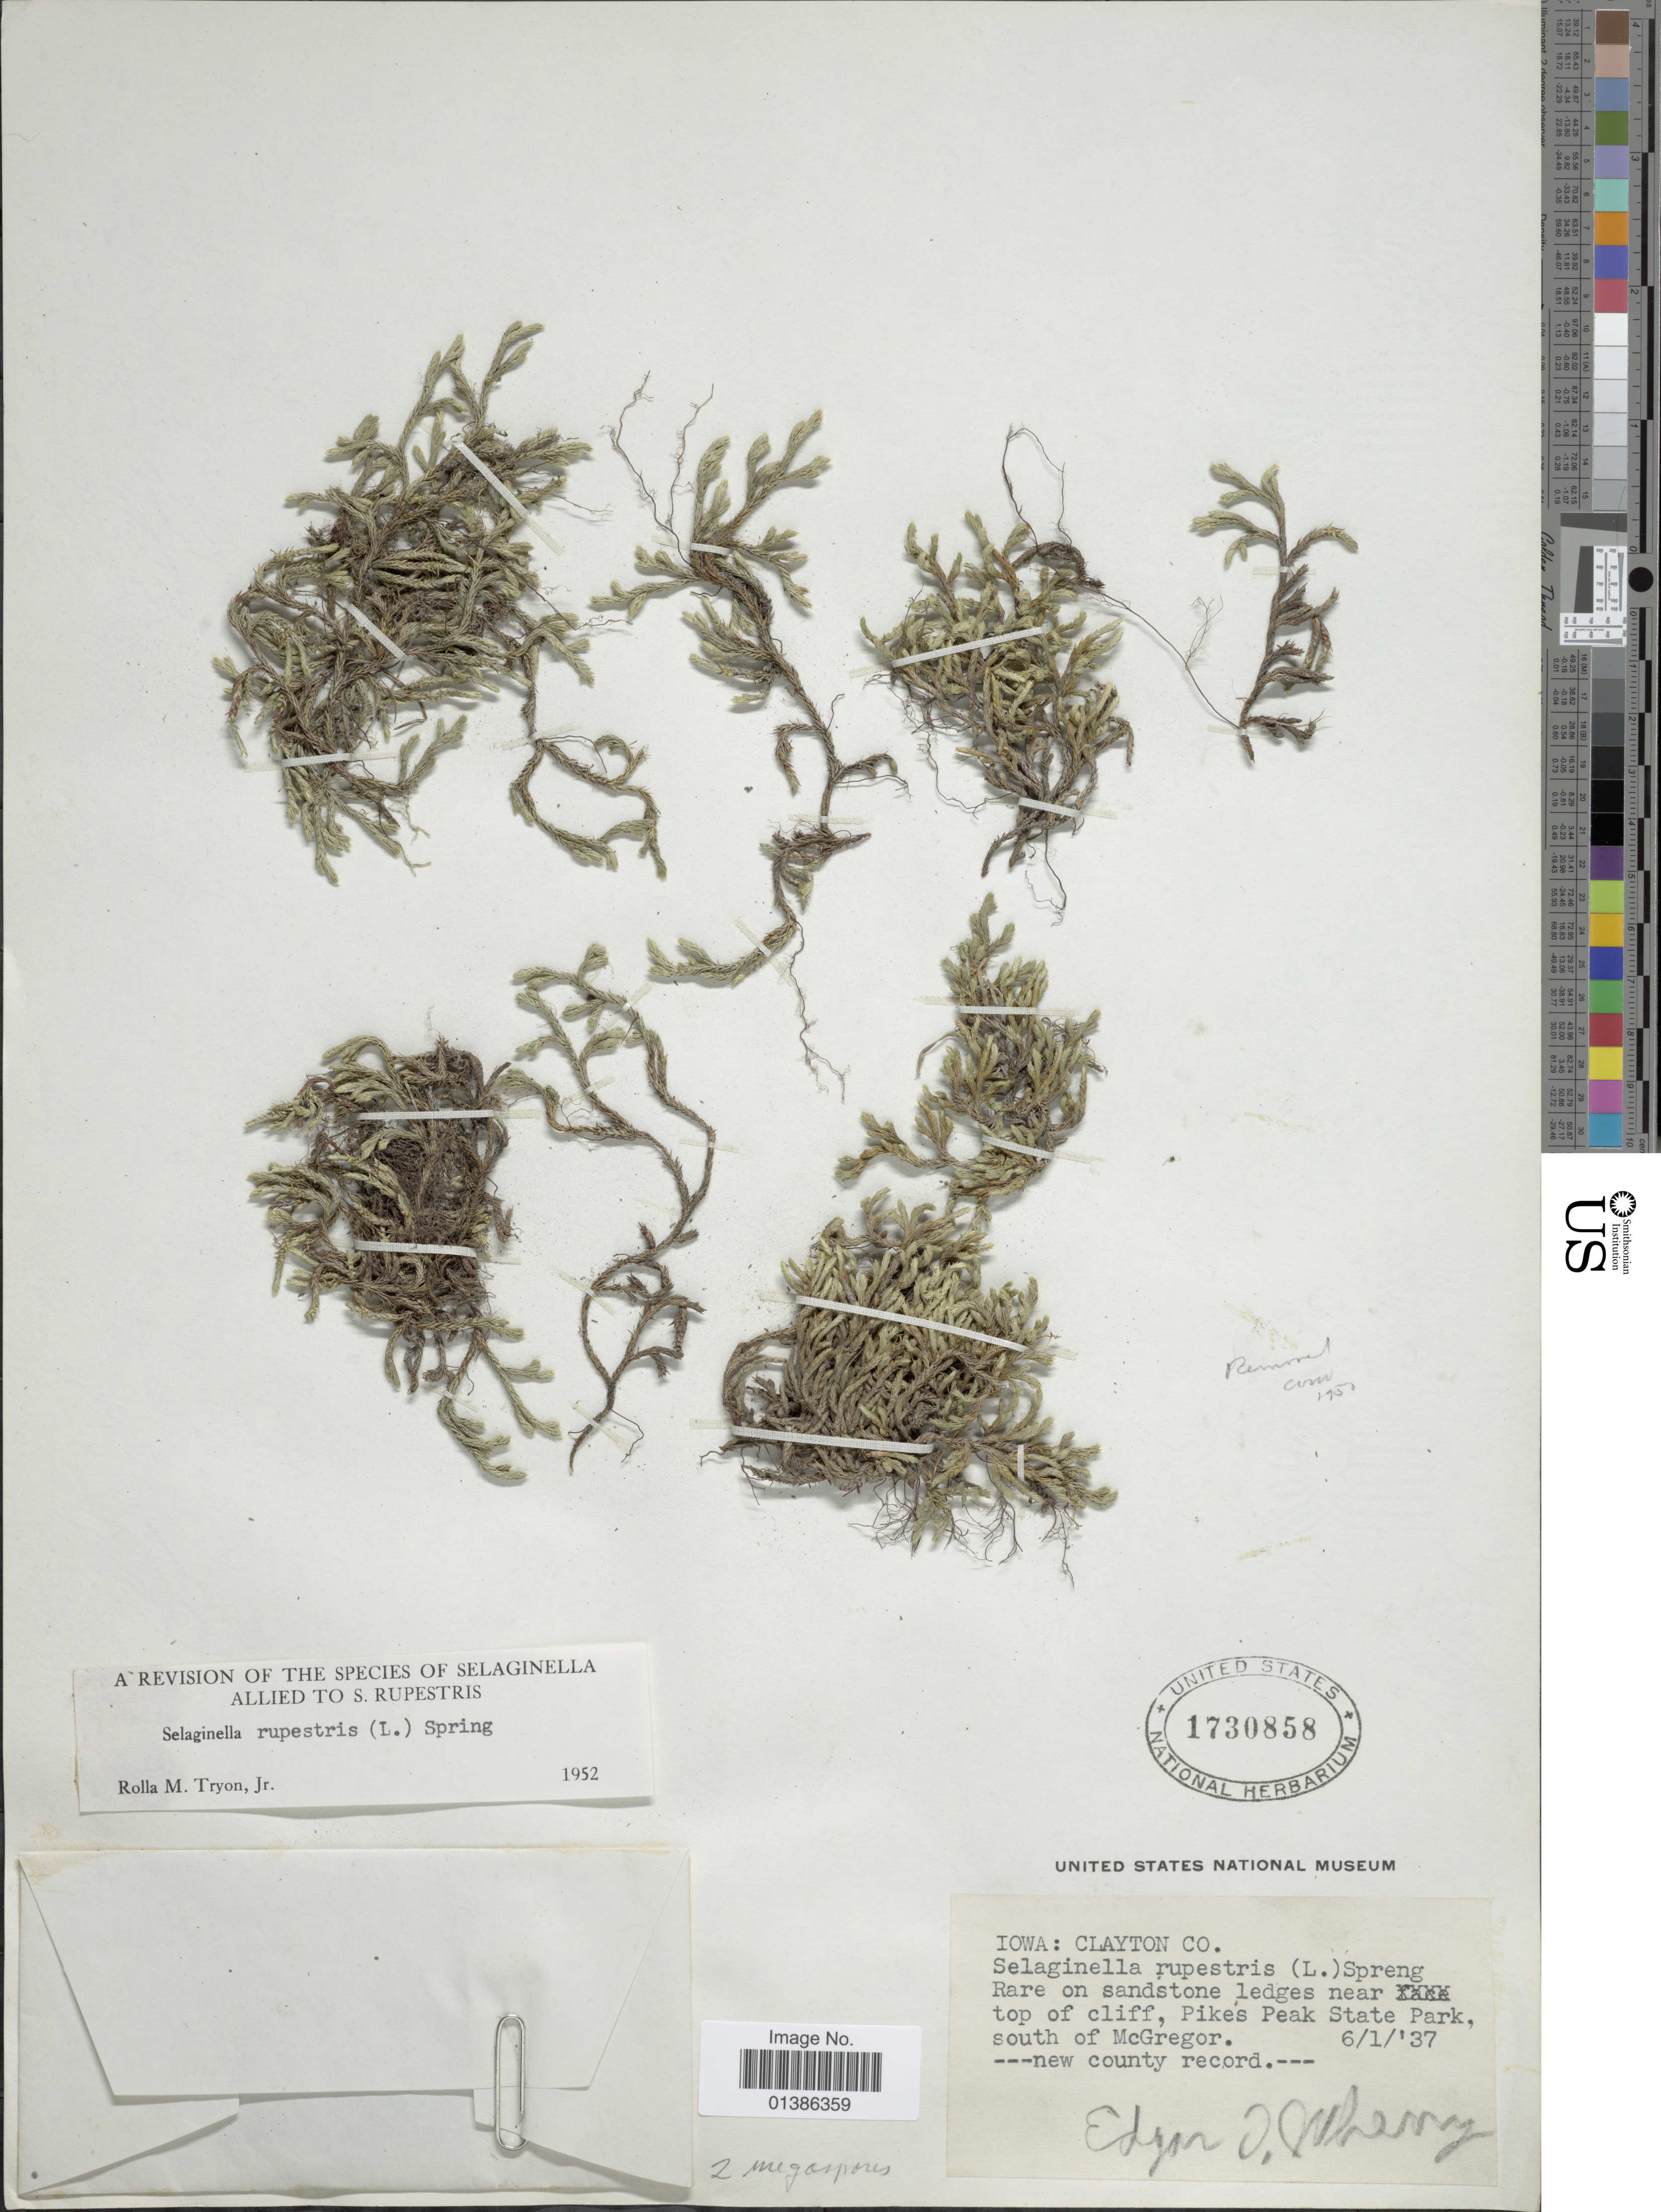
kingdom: Plantae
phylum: Tracheophyta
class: Lycopodiopsida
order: Selaginellales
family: Selaginellaceae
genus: Selaginella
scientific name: Selaginella rupestris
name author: (L.) Spring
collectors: E. Wherry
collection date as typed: Transcribed d/m/y: 1/6/37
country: United States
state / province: Iowa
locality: Clayton Co. Pikes Peak State Park, south of McGregor.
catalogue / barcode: US 1730858